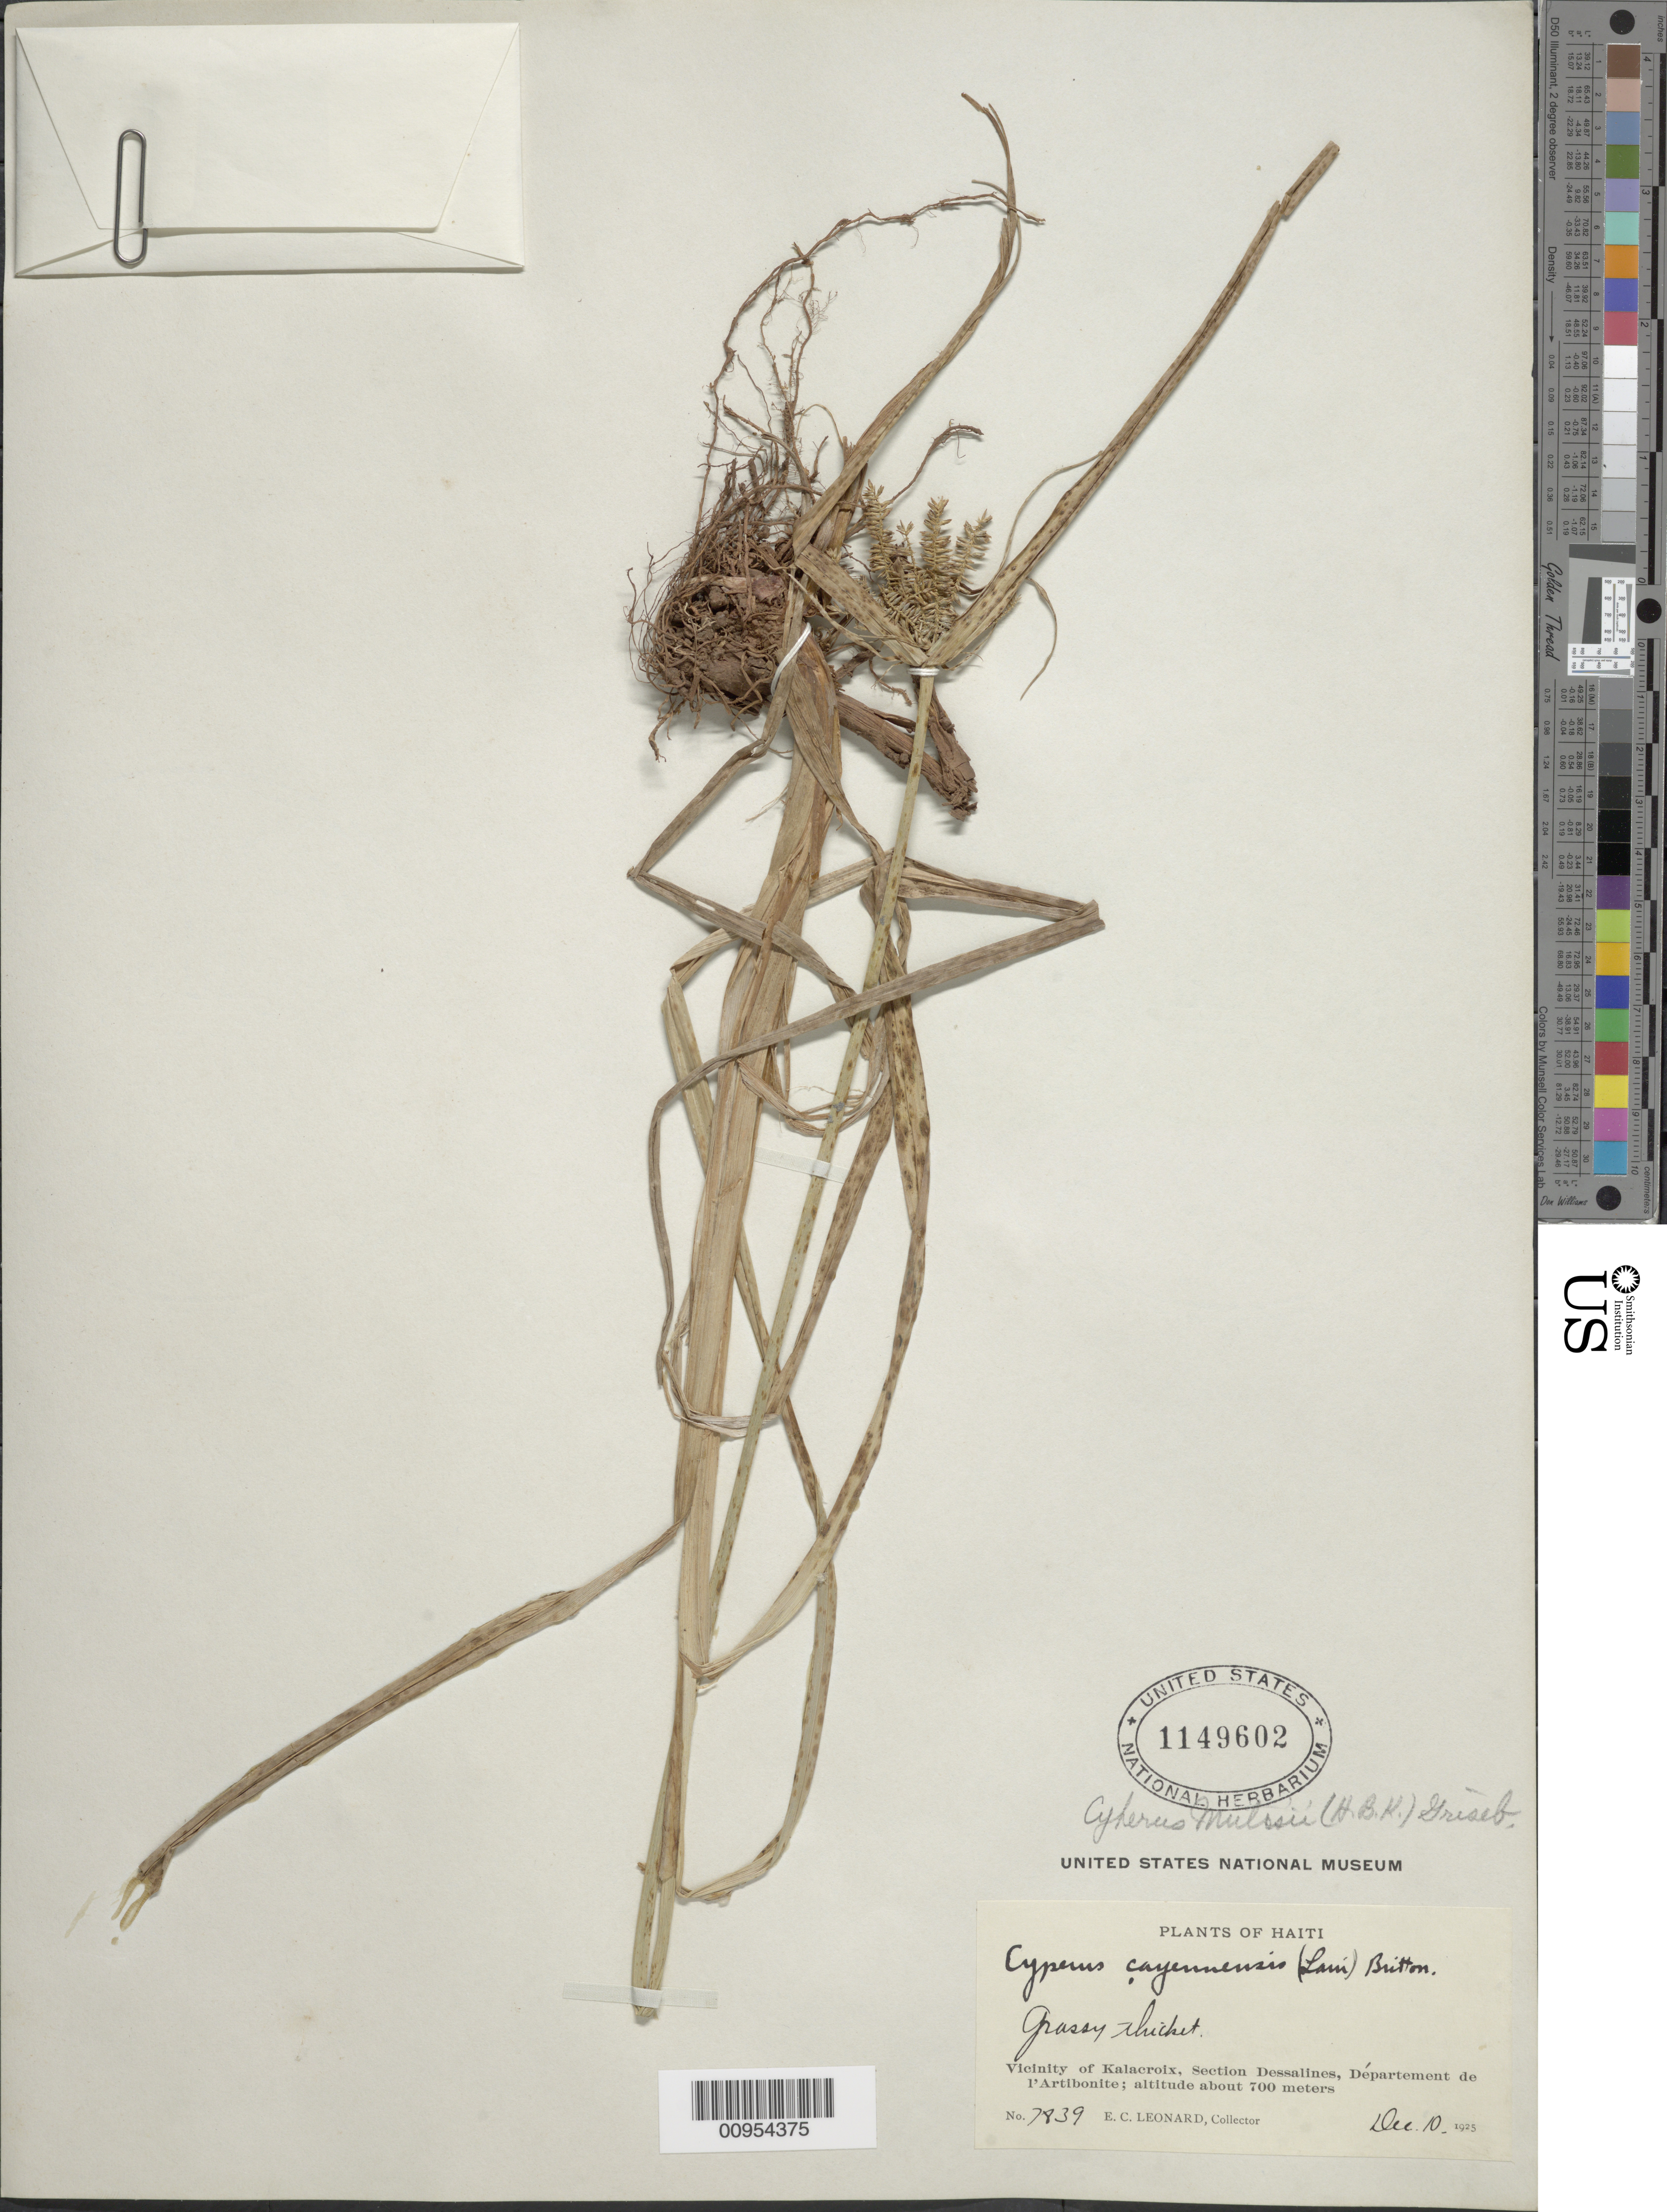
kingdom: Plantae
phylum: Tracheophyta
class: Liliopsida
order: Poales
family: Cyperaceae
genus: Cyperus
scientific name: Cyperus mutisii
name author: (Kunth) Andersson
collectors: E. C. Leonard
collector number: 7839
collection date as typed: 10 Dec 1925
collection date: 1925-12-10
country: Haiti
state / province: Artibonite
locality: Vicinity of Kalacroix, Section Dessalines, thicket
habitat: Grassy thicket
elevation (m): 700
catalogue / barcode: US 1149602